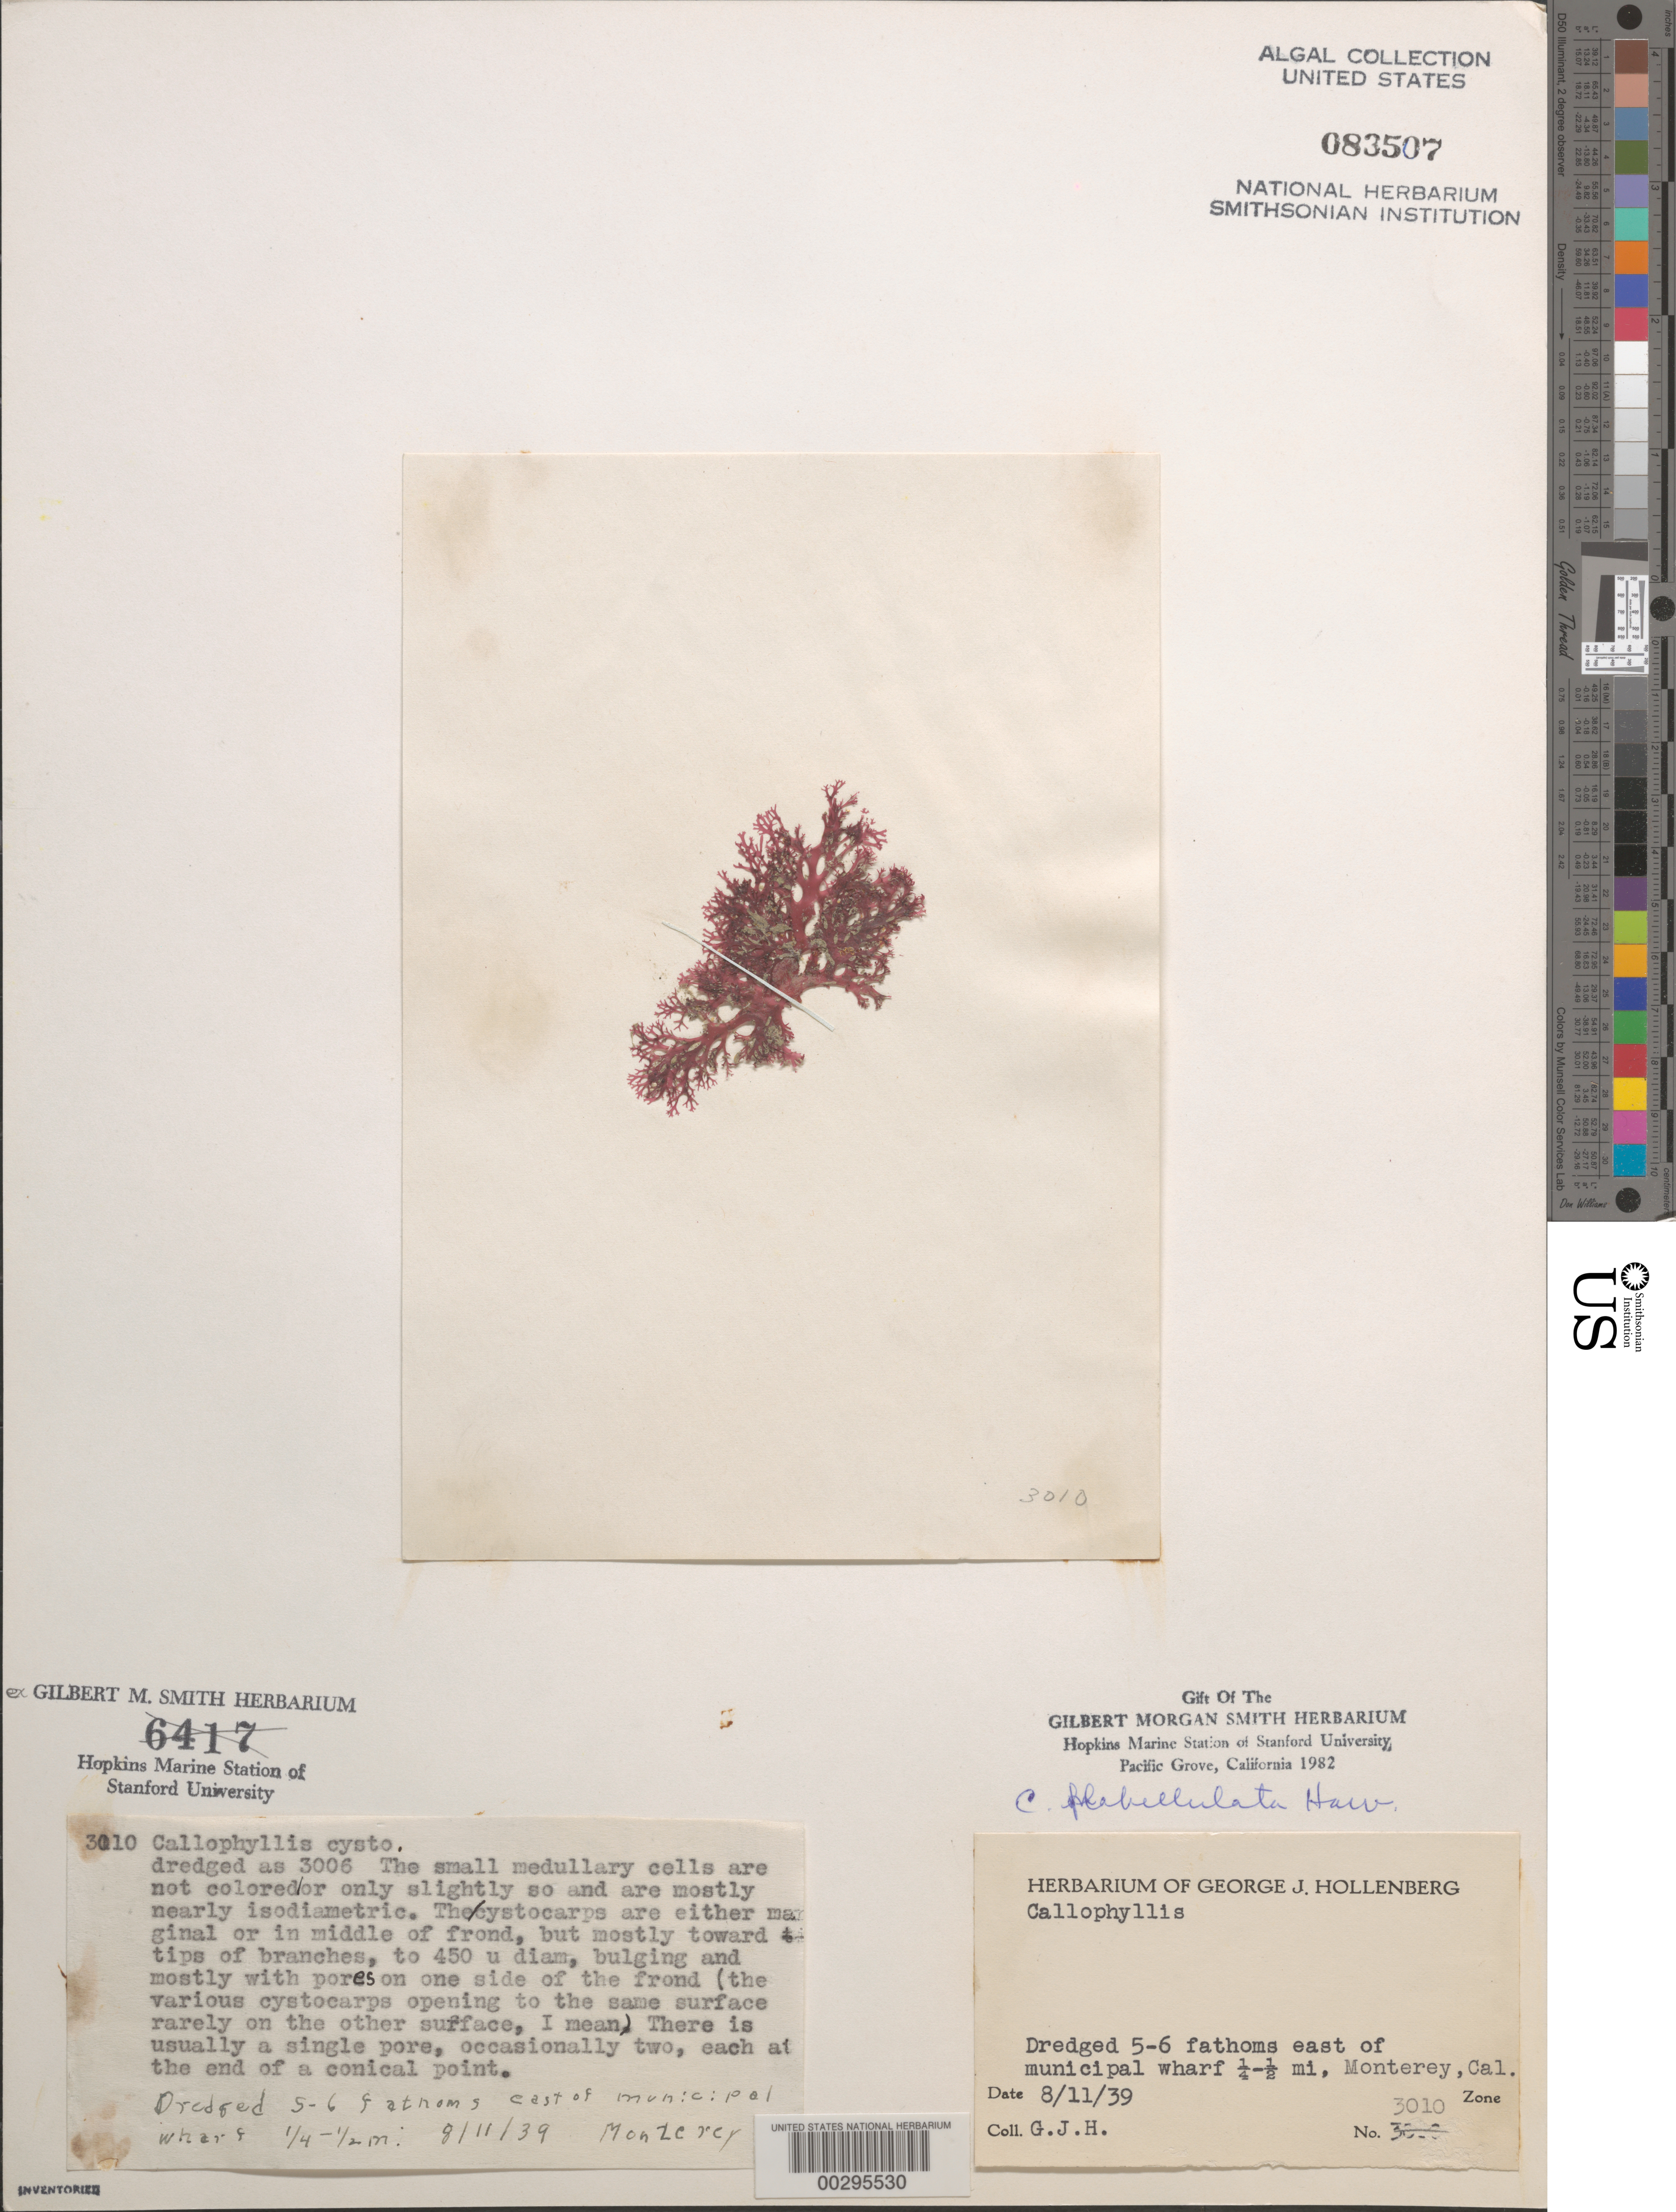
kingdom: Plantae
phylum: Rhodophyta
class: Florideophyceae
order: Gigartinales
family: Kallymeniaceae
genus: Callophyllis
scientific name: Callophyllis flabellulata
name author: Harv.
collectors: G. Hollenberg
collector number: GJH 3010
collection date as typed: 11 Aug 1939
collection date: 1939-08-11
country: United States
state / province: California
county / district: Monterey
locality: Monterey, 0.25-0.5 mile east of municipal wharf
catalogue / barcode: US 83507